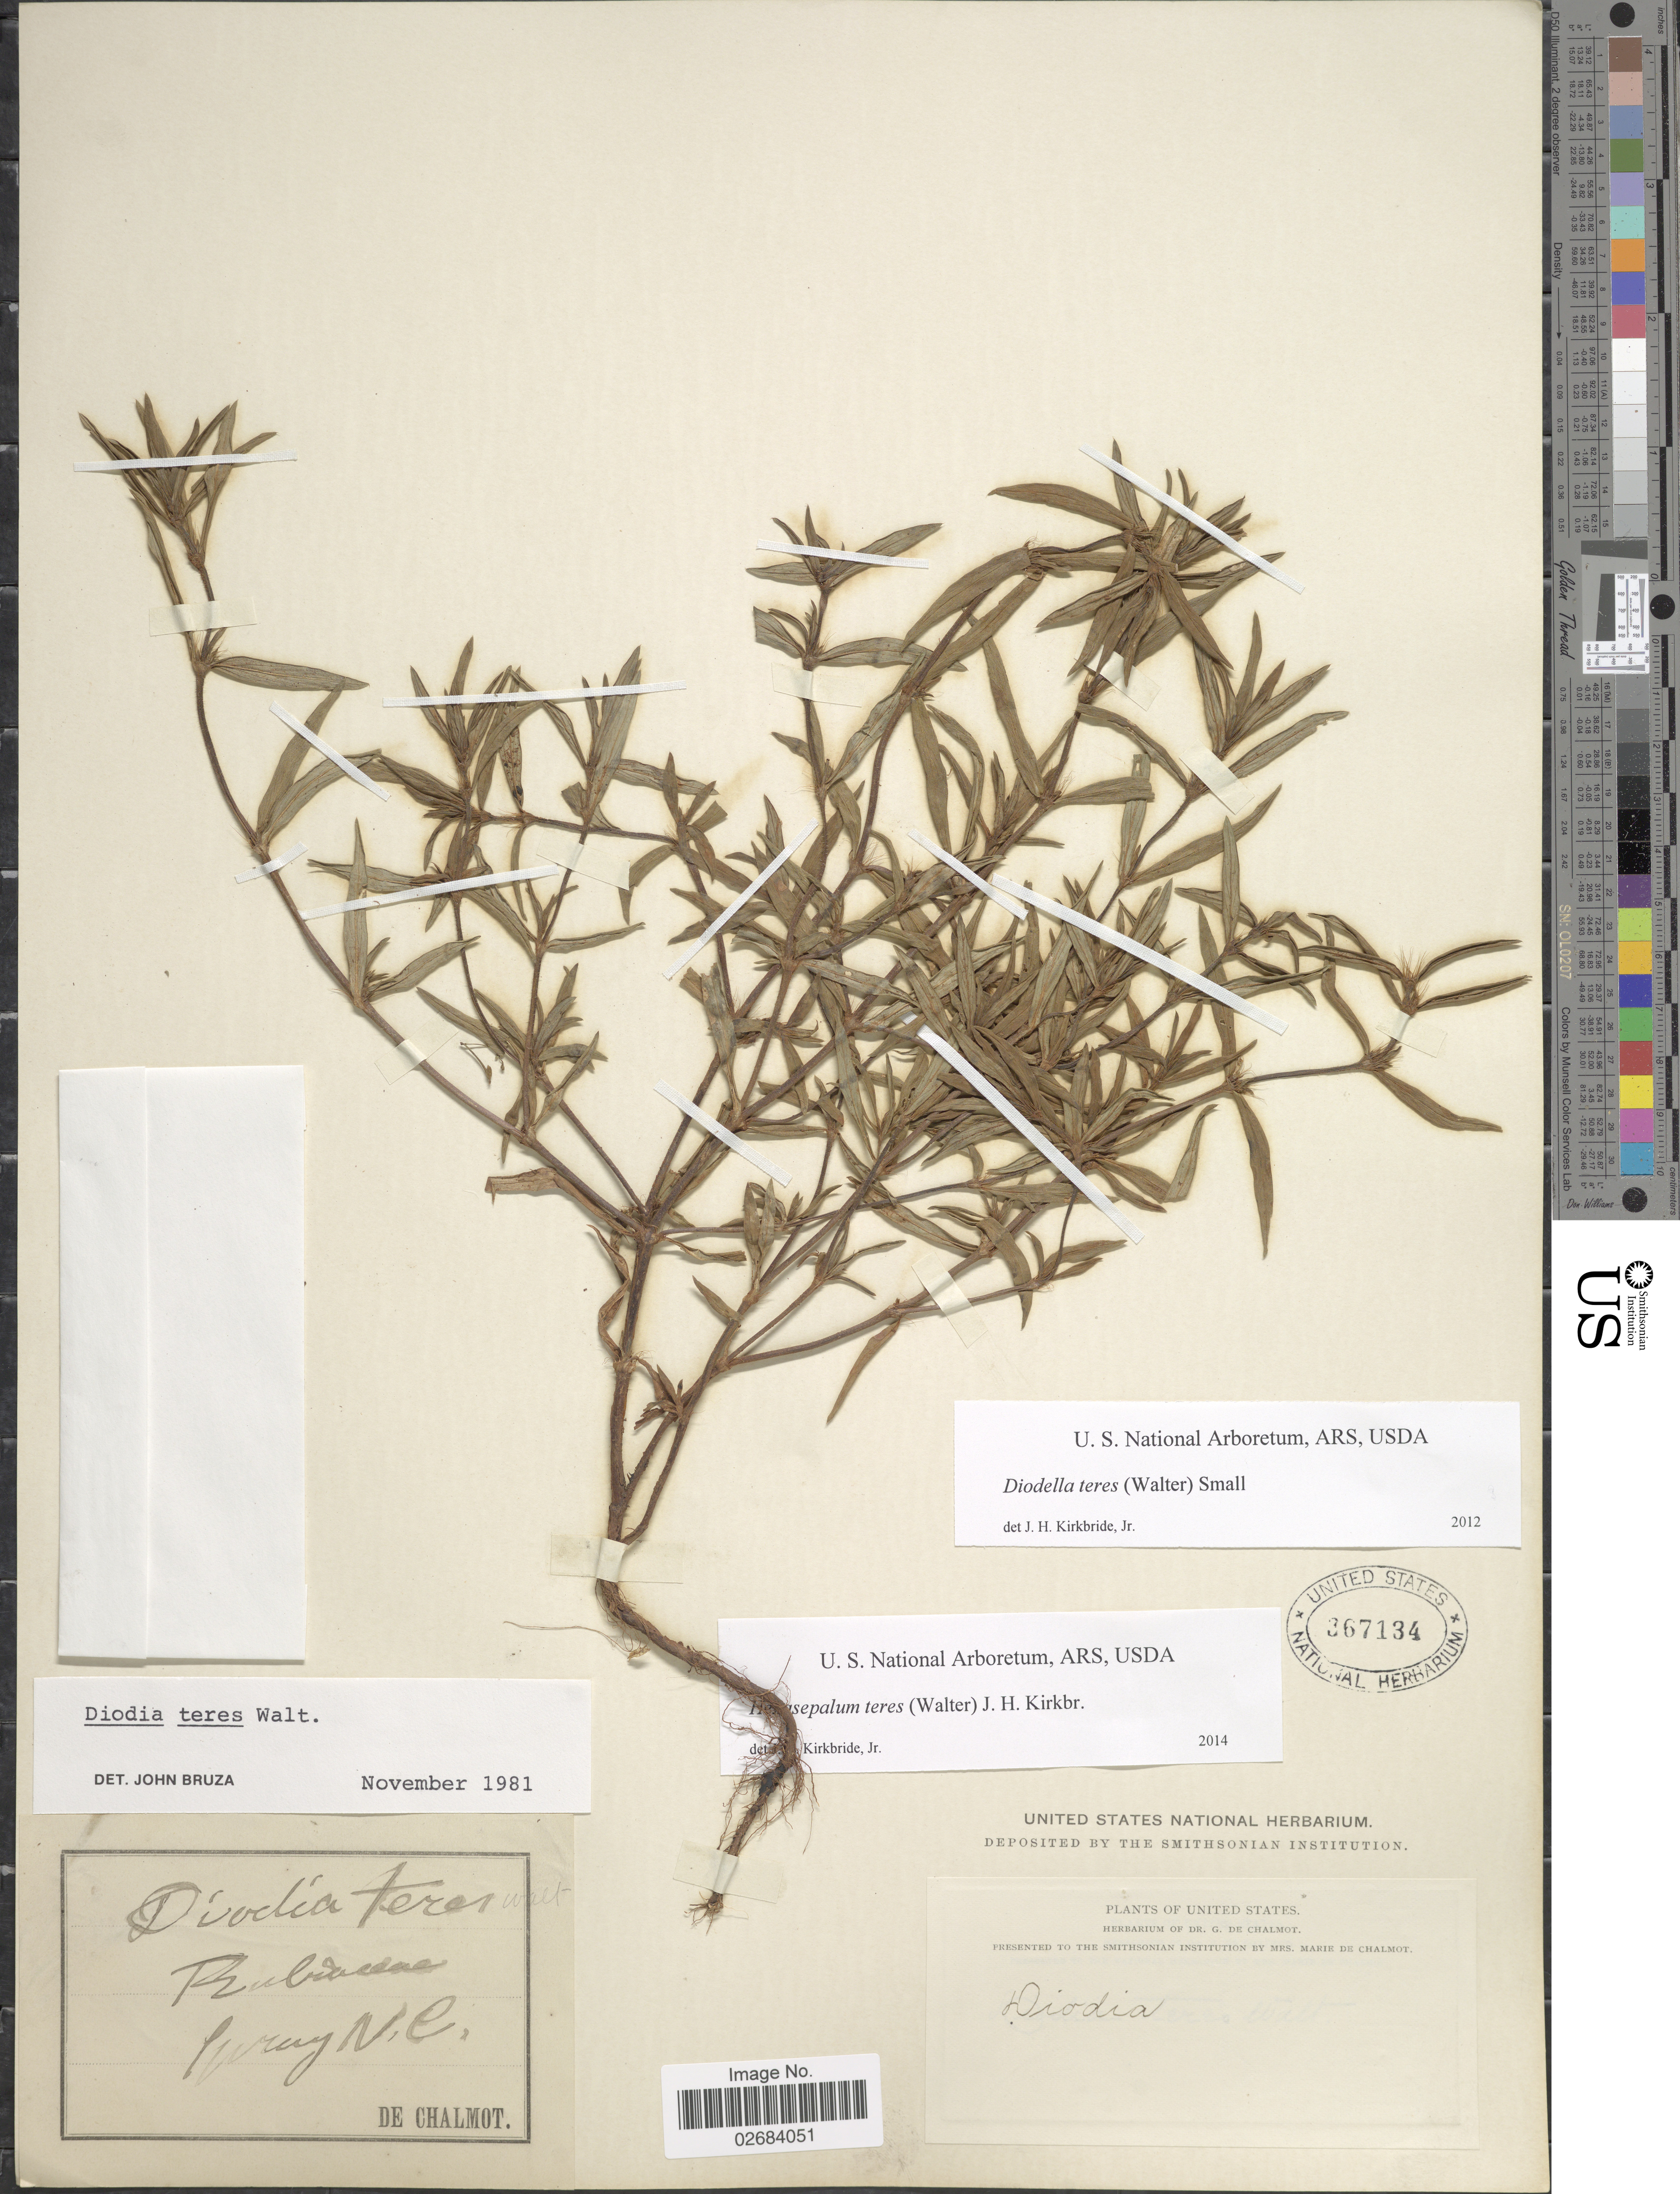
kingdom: Plantae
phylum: Tracheophyta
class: Magnoliopsida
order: Gentianales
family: Rubiaceae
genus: Diodia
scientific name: Diodia teres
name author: Walter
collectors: G. de Chalmot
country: United States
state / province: North Carolina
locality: Spray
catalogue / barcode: US 367134